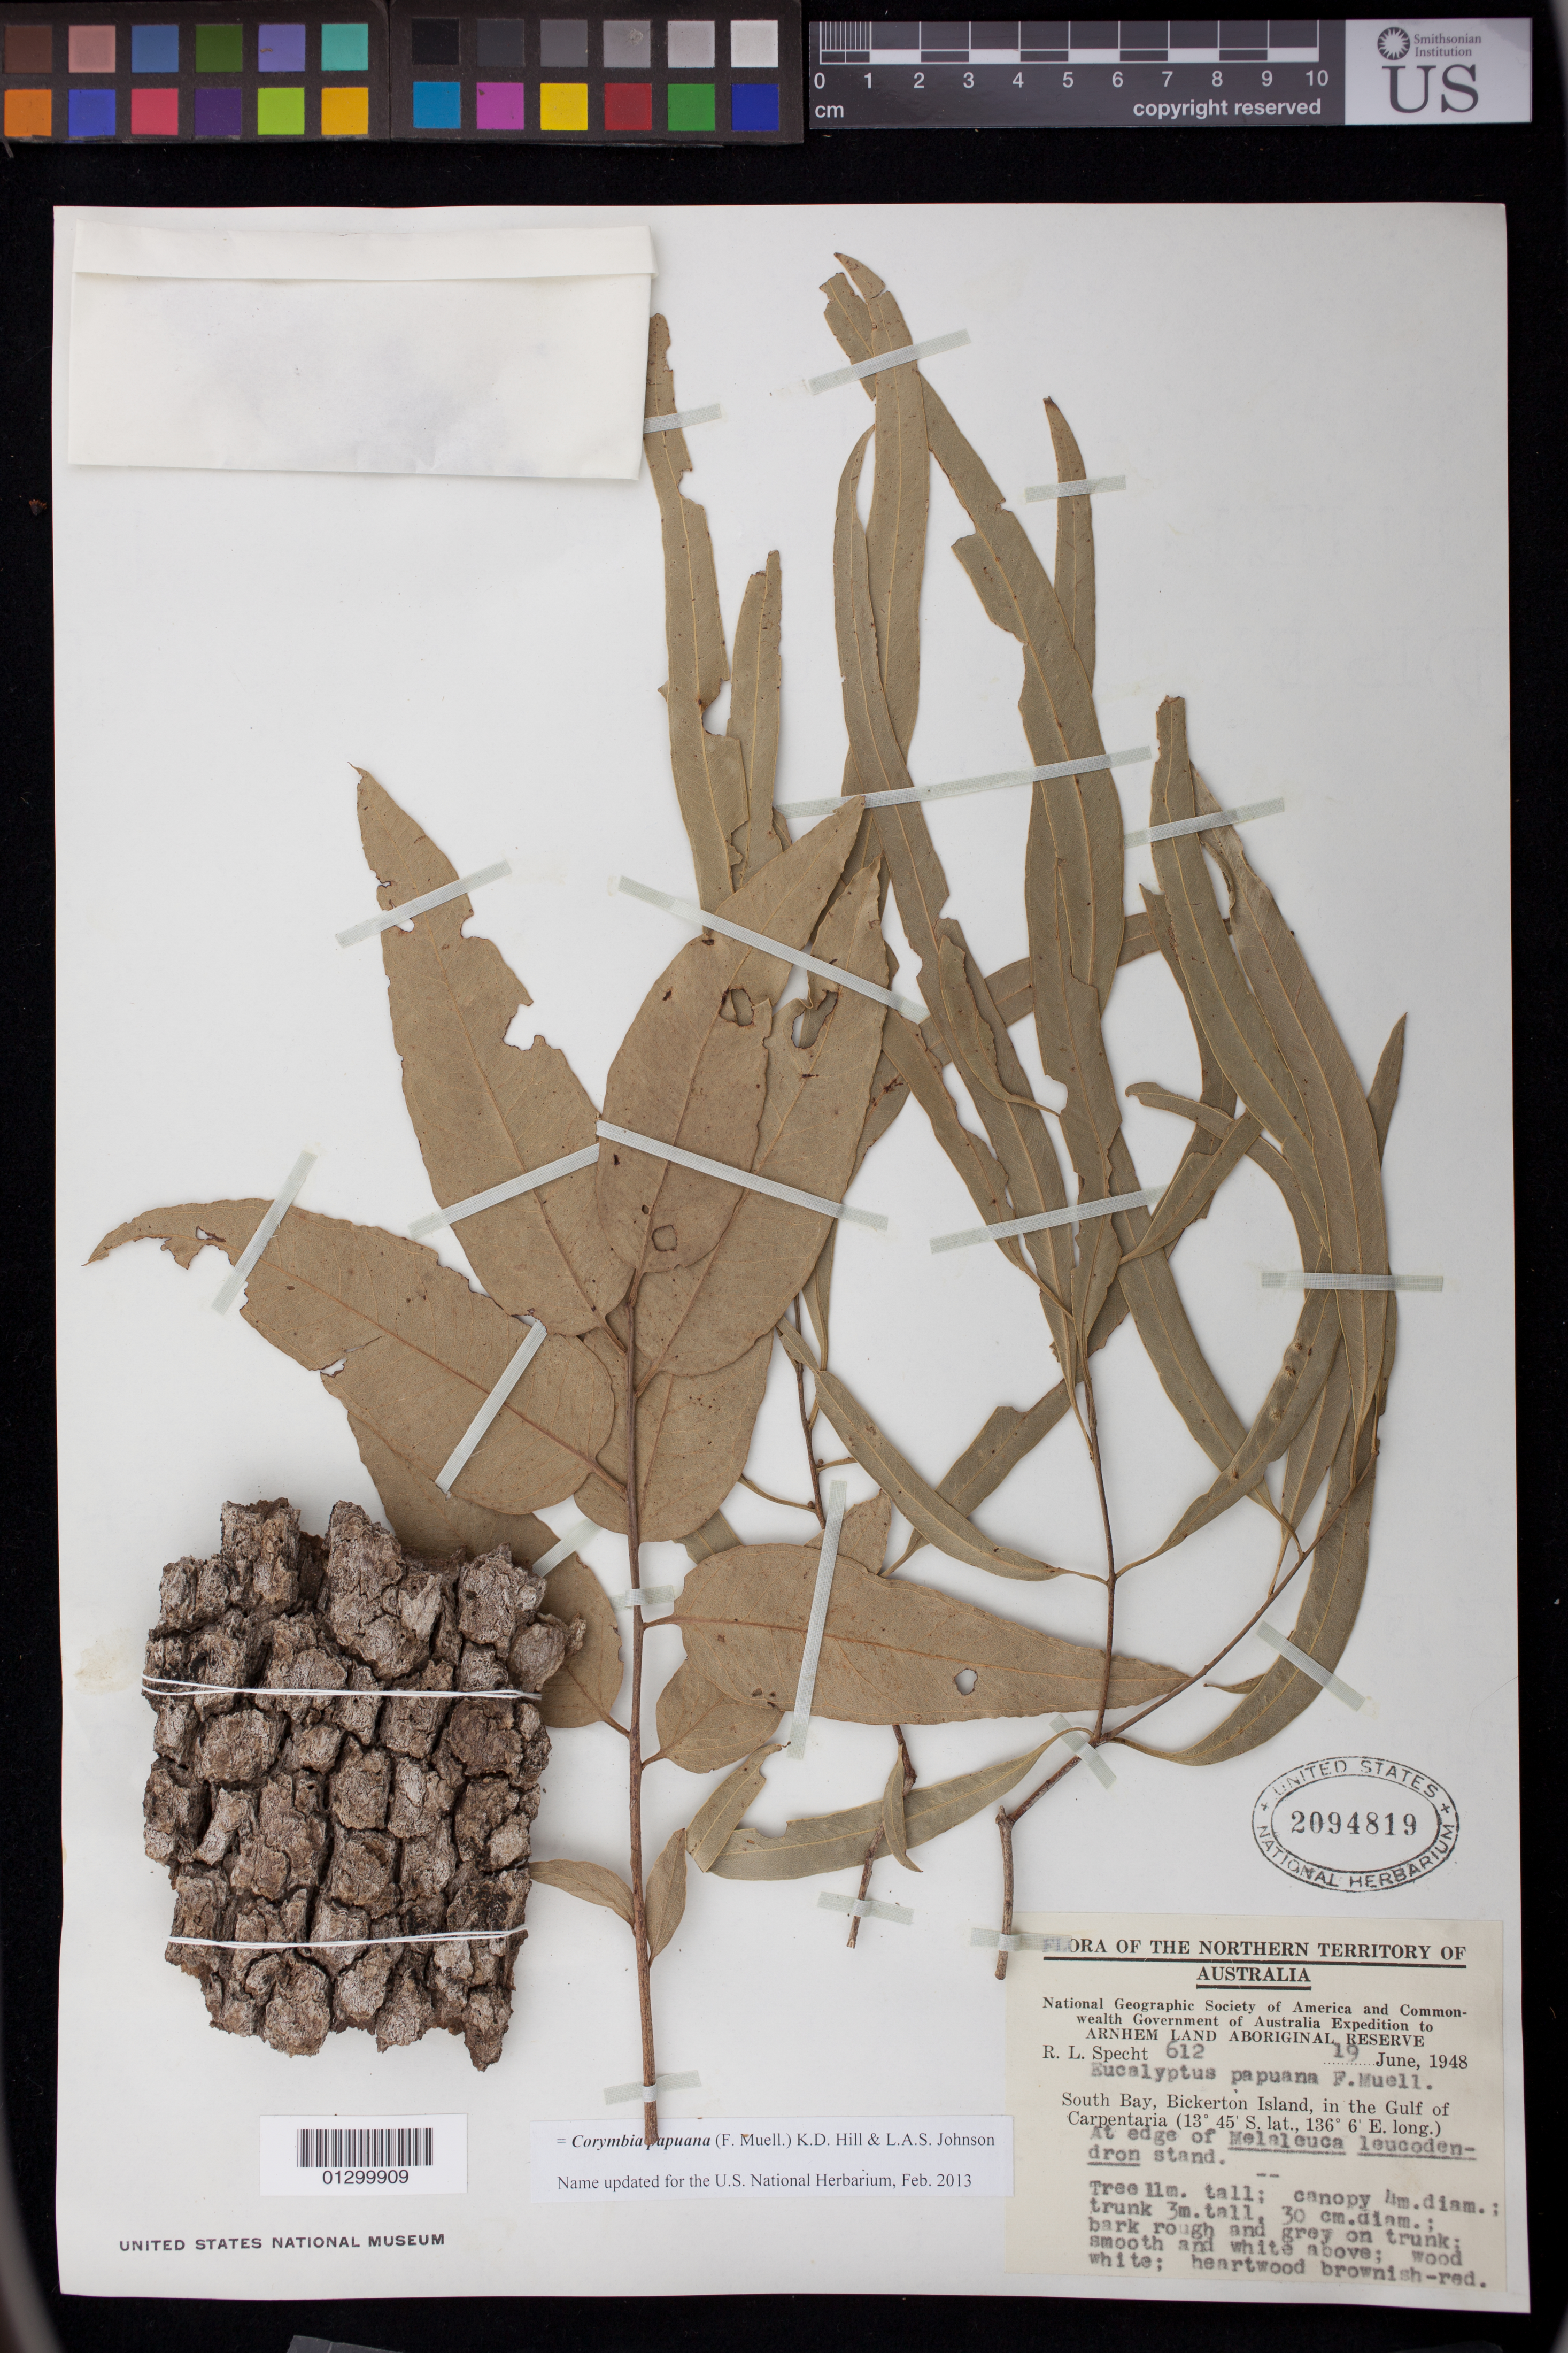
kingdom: Plantae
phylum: Tracheophyta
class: Magnoliopsida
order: Myrtales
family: Myrtaceae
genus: Corymbia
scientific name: Corymbia papuana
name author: (F. Muell.) K.D. Hill & L.A.S. Johnson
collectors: R. L. Specht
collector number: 612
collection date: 1948-06-19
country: Australia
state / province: Northern Territory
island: Bickerton Island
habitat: At edge of Melaleuca leucodendron stand.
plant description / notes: Tree 11 m. tall; canopyt 4 m. diam.; trunk 3 m. tall, 30 cm. diam.; bark rough and grey on trunk; smooth and white above; wood white; heartwood brownish-red.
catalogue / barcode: US 2094819